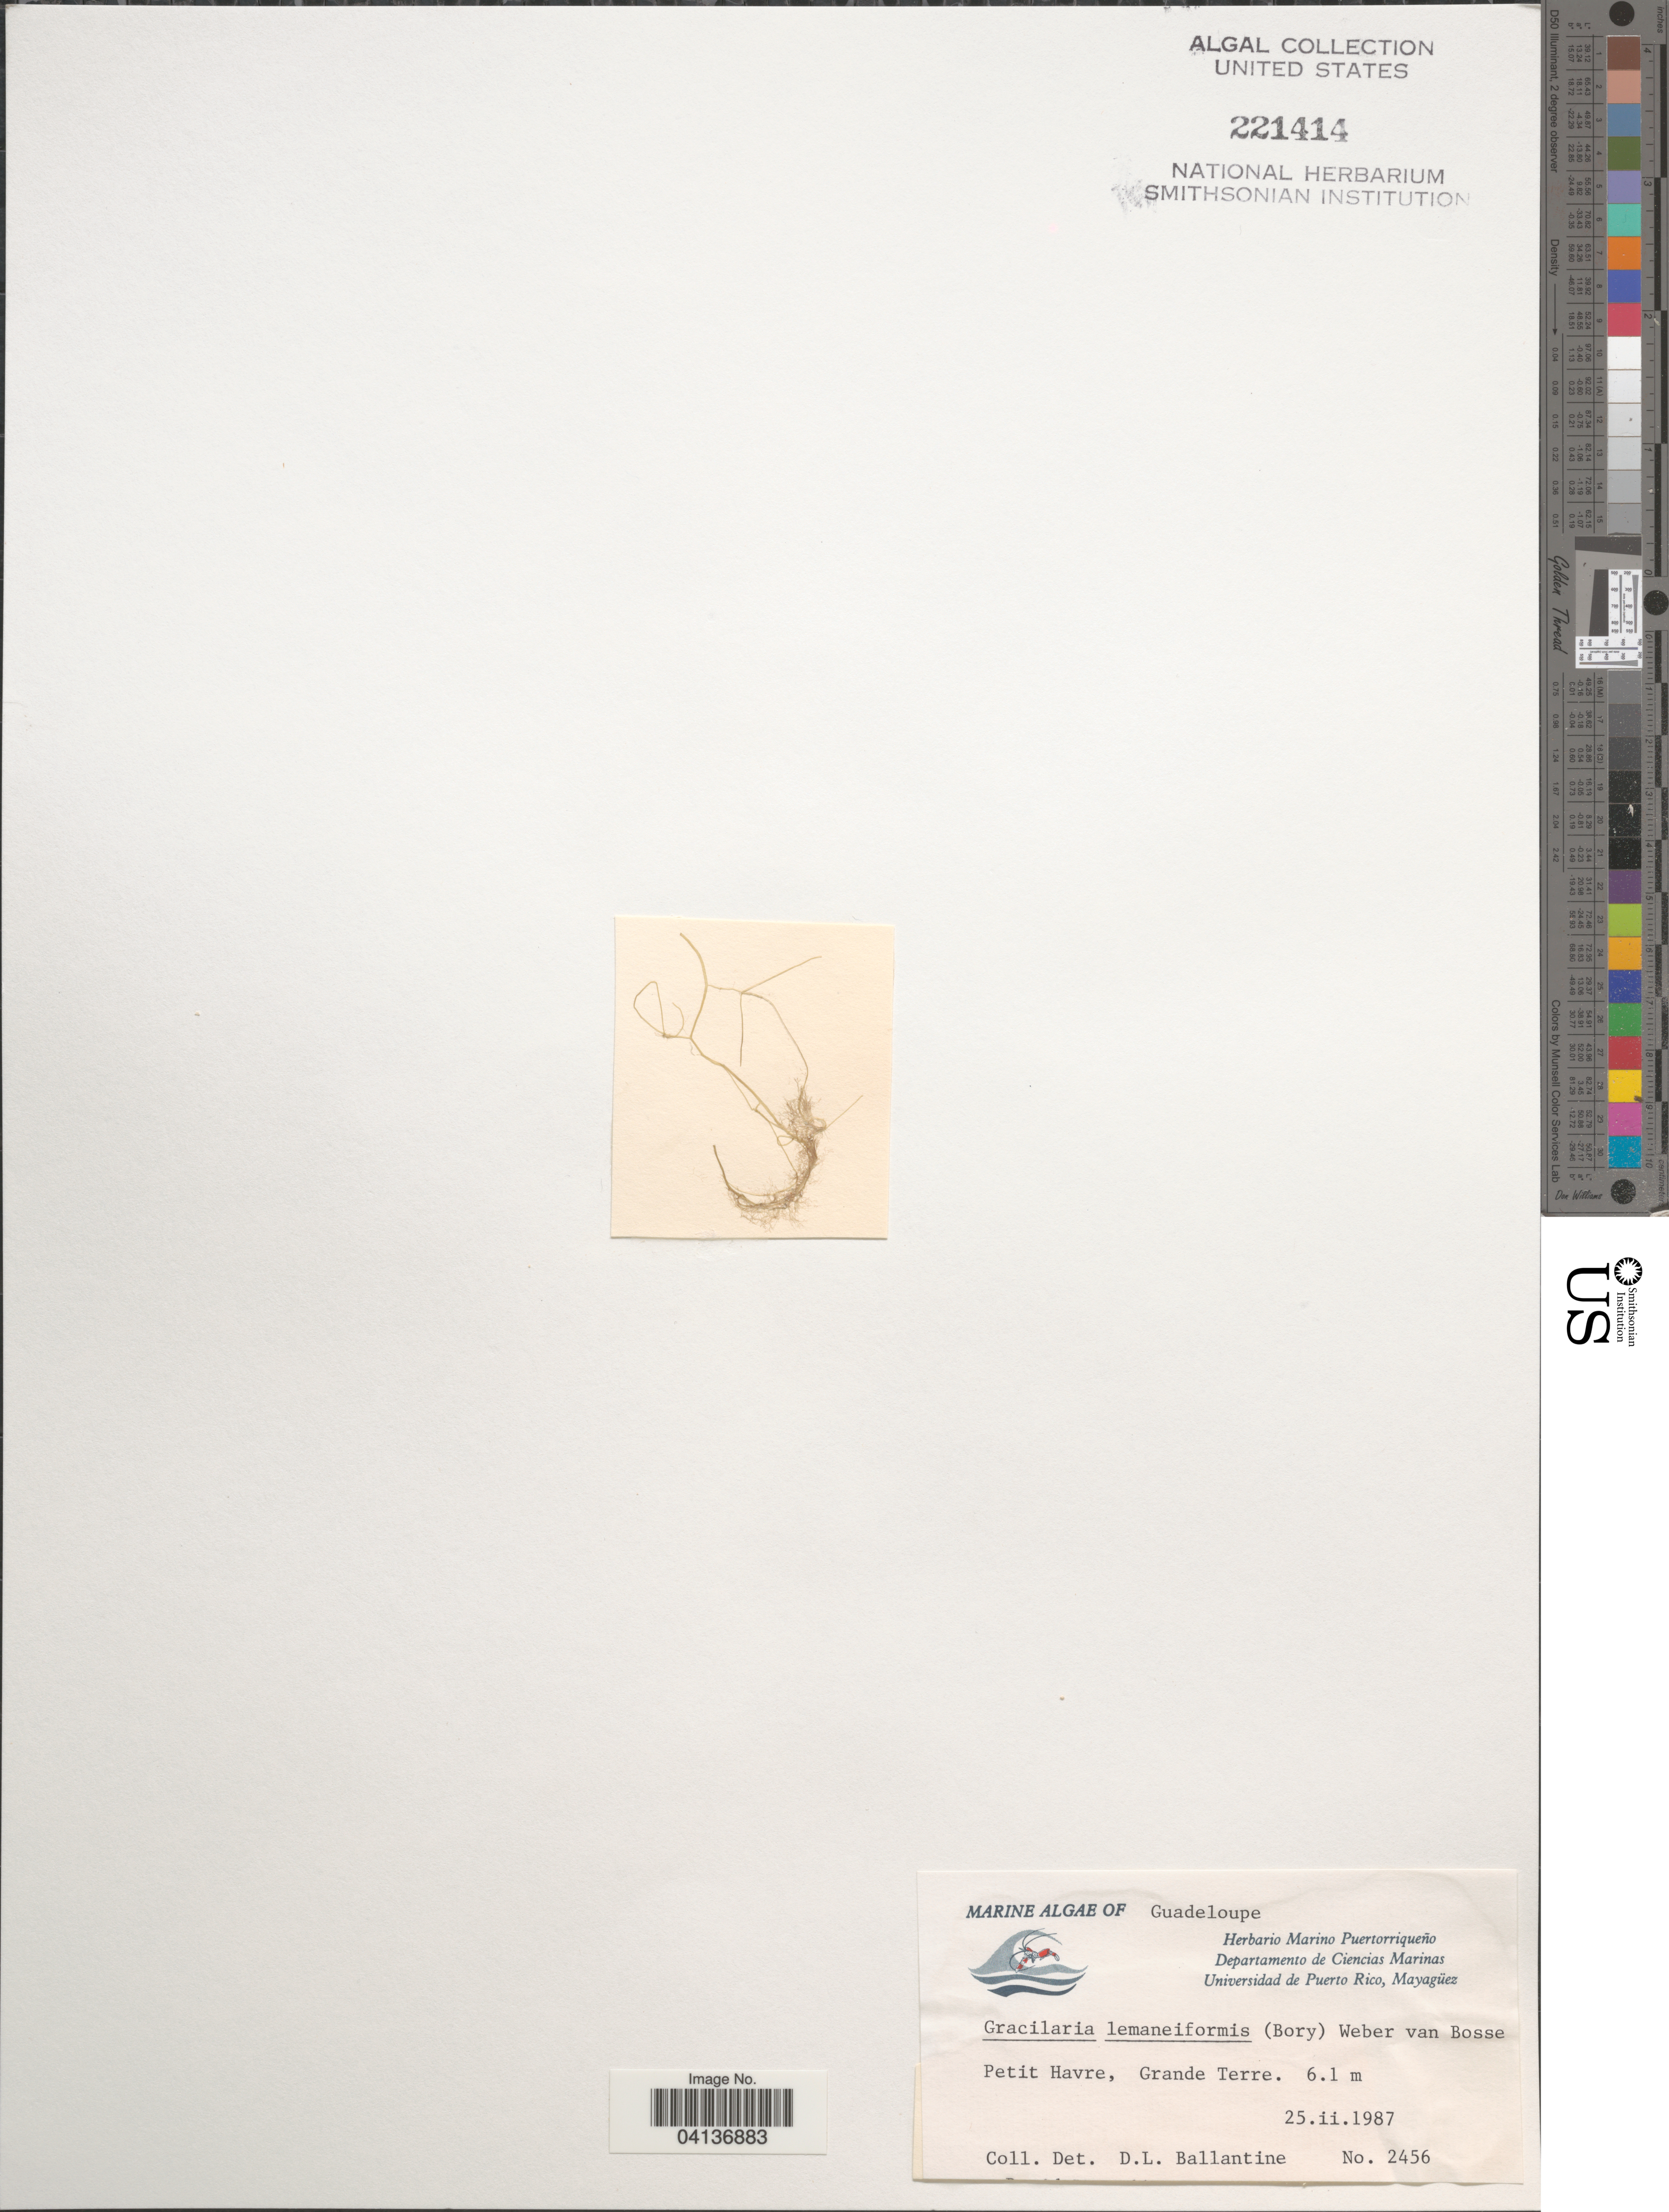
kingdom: Plantae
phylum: Rhodophyta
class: Florideophyceae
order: Gracilariales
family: Gracilariaceae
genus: Gracilariopsis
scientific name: Gracilariopsis lemaneiformis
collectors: D.L. Ballantine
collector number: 2456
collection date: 1987-02-25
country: Guadeloupe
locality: Petit Havre, Grande Terre.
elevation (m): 6.1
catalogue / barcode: US 221414